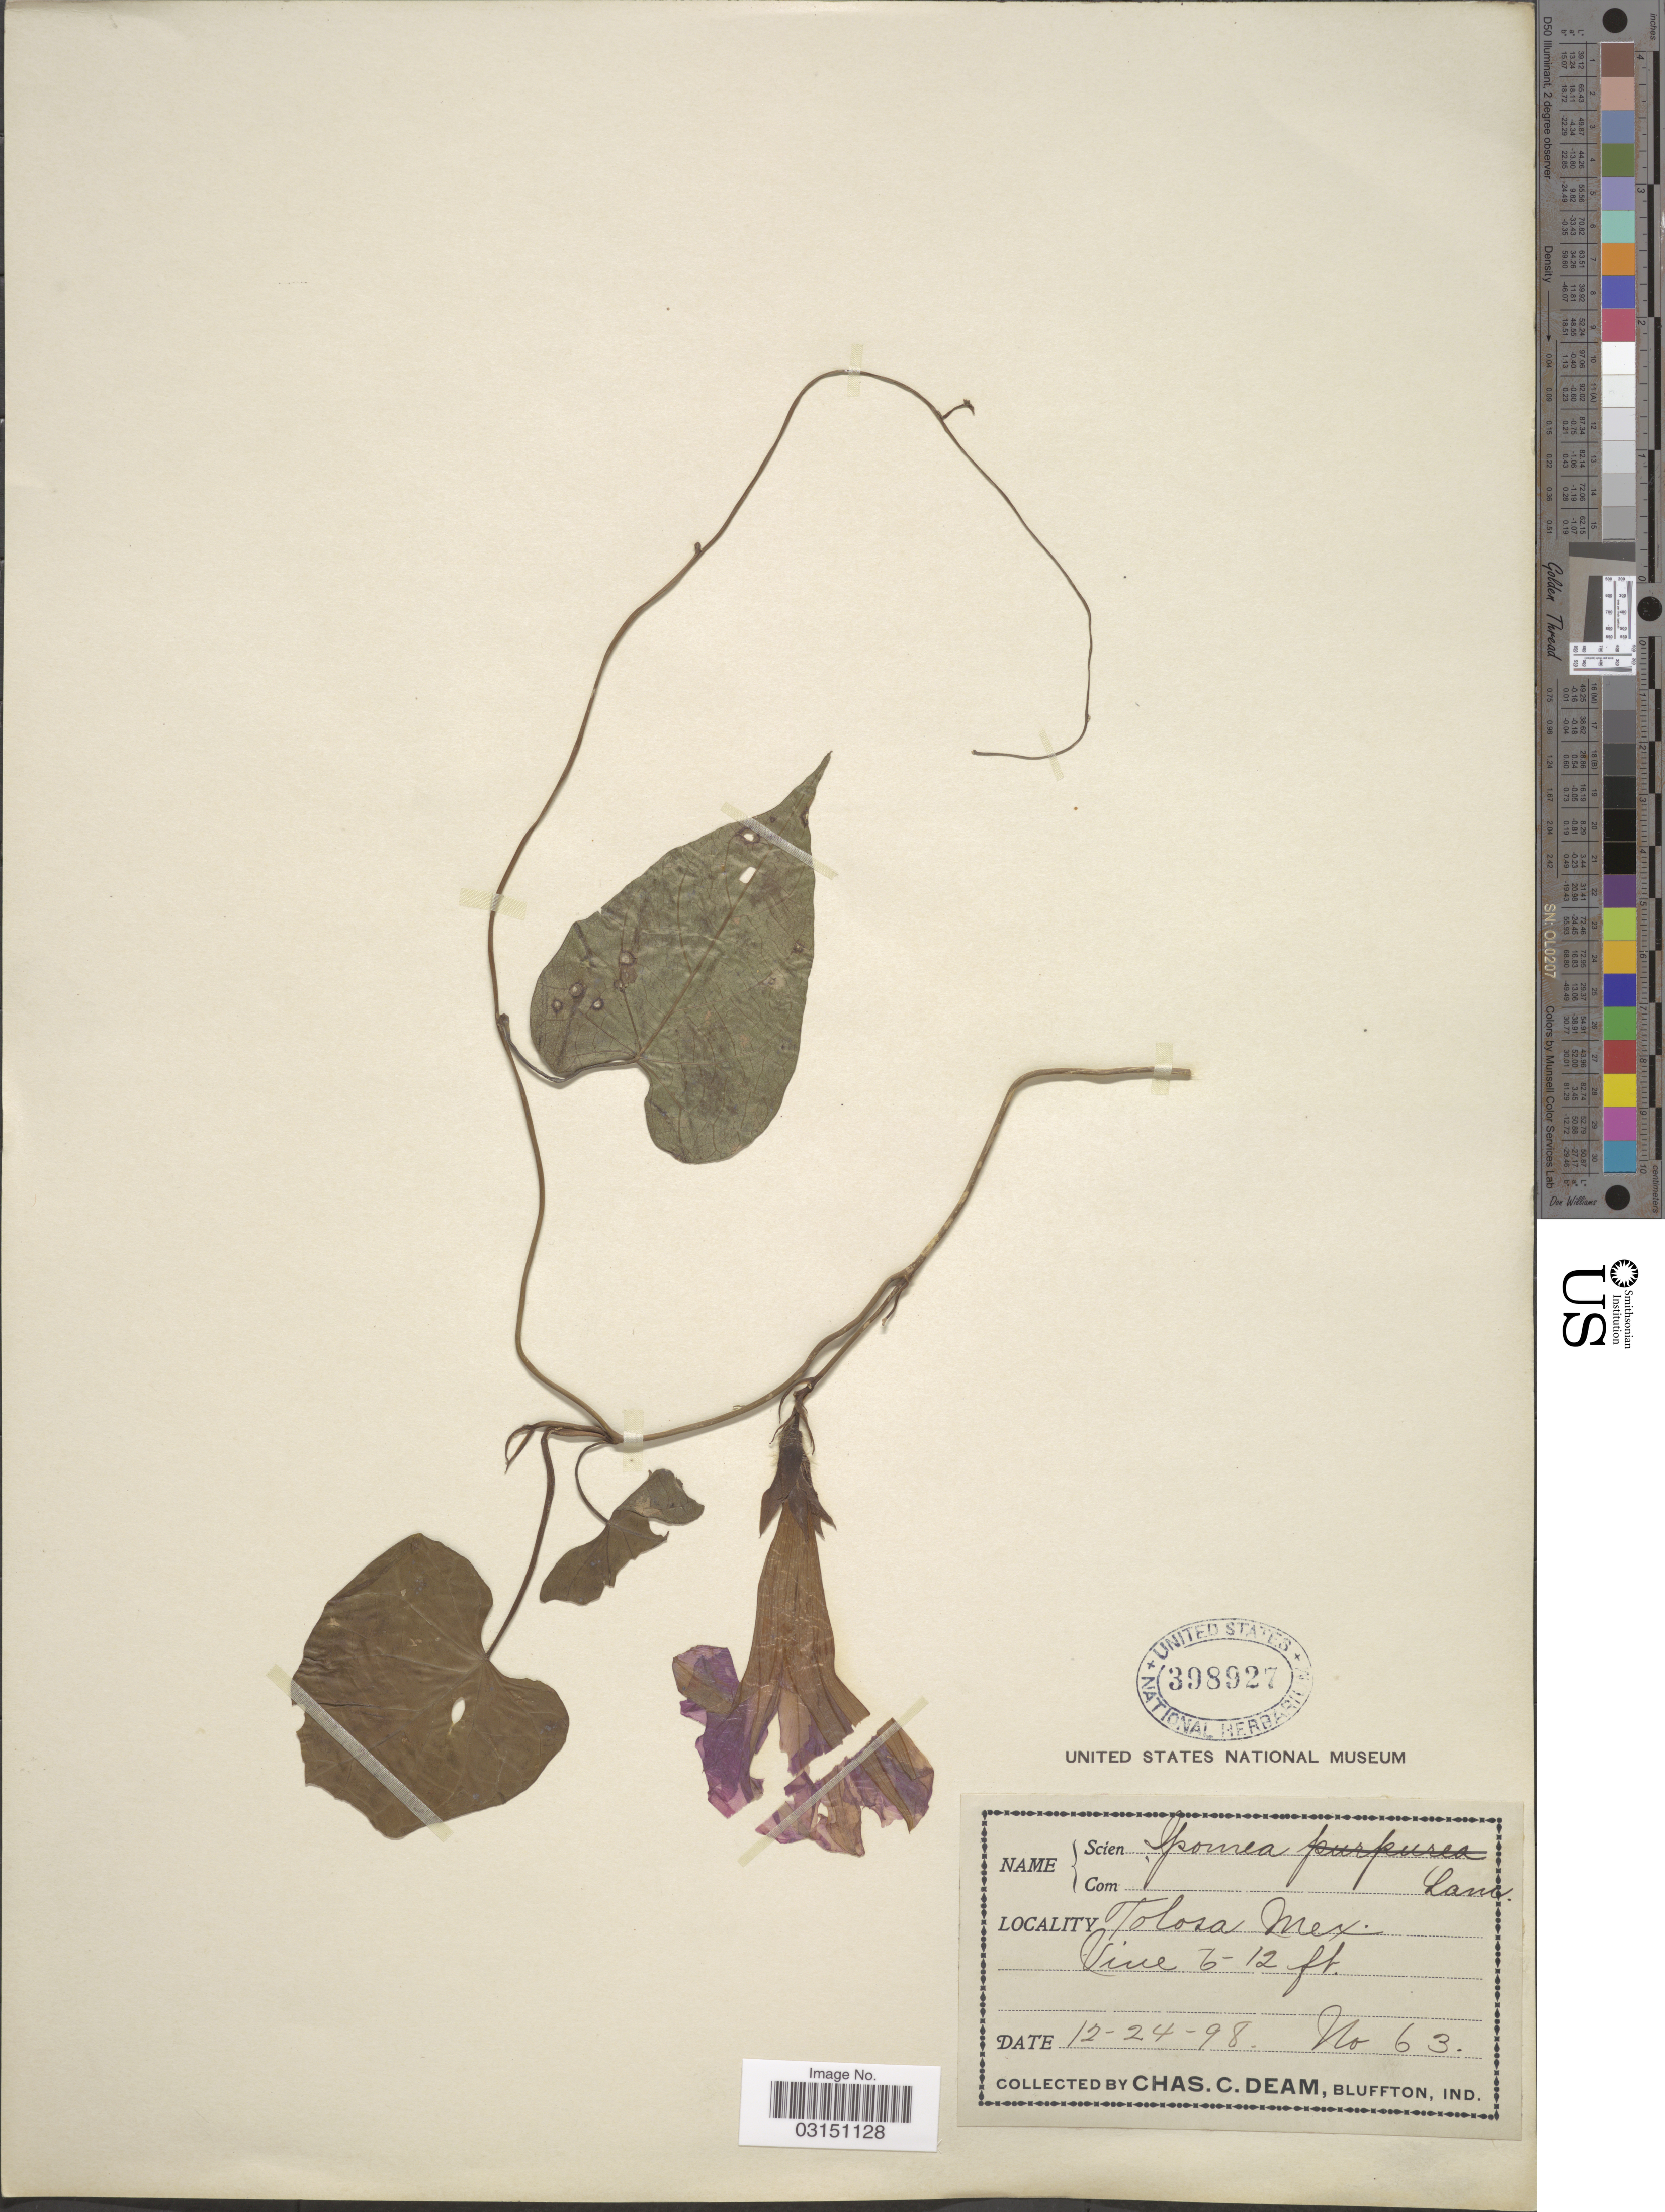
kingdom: Plantae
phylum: Tracheophyta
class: Magnoliopsida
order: Solanales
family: Convolvulaceae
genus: Ipomoea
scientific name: Ipomoea purpurea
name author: (L.) Roth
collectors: C. C. Deam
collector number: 63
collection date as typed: Transcribed d/m/y: 24/12/98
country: Mexico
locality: Tolosa.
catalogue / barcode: US 398927